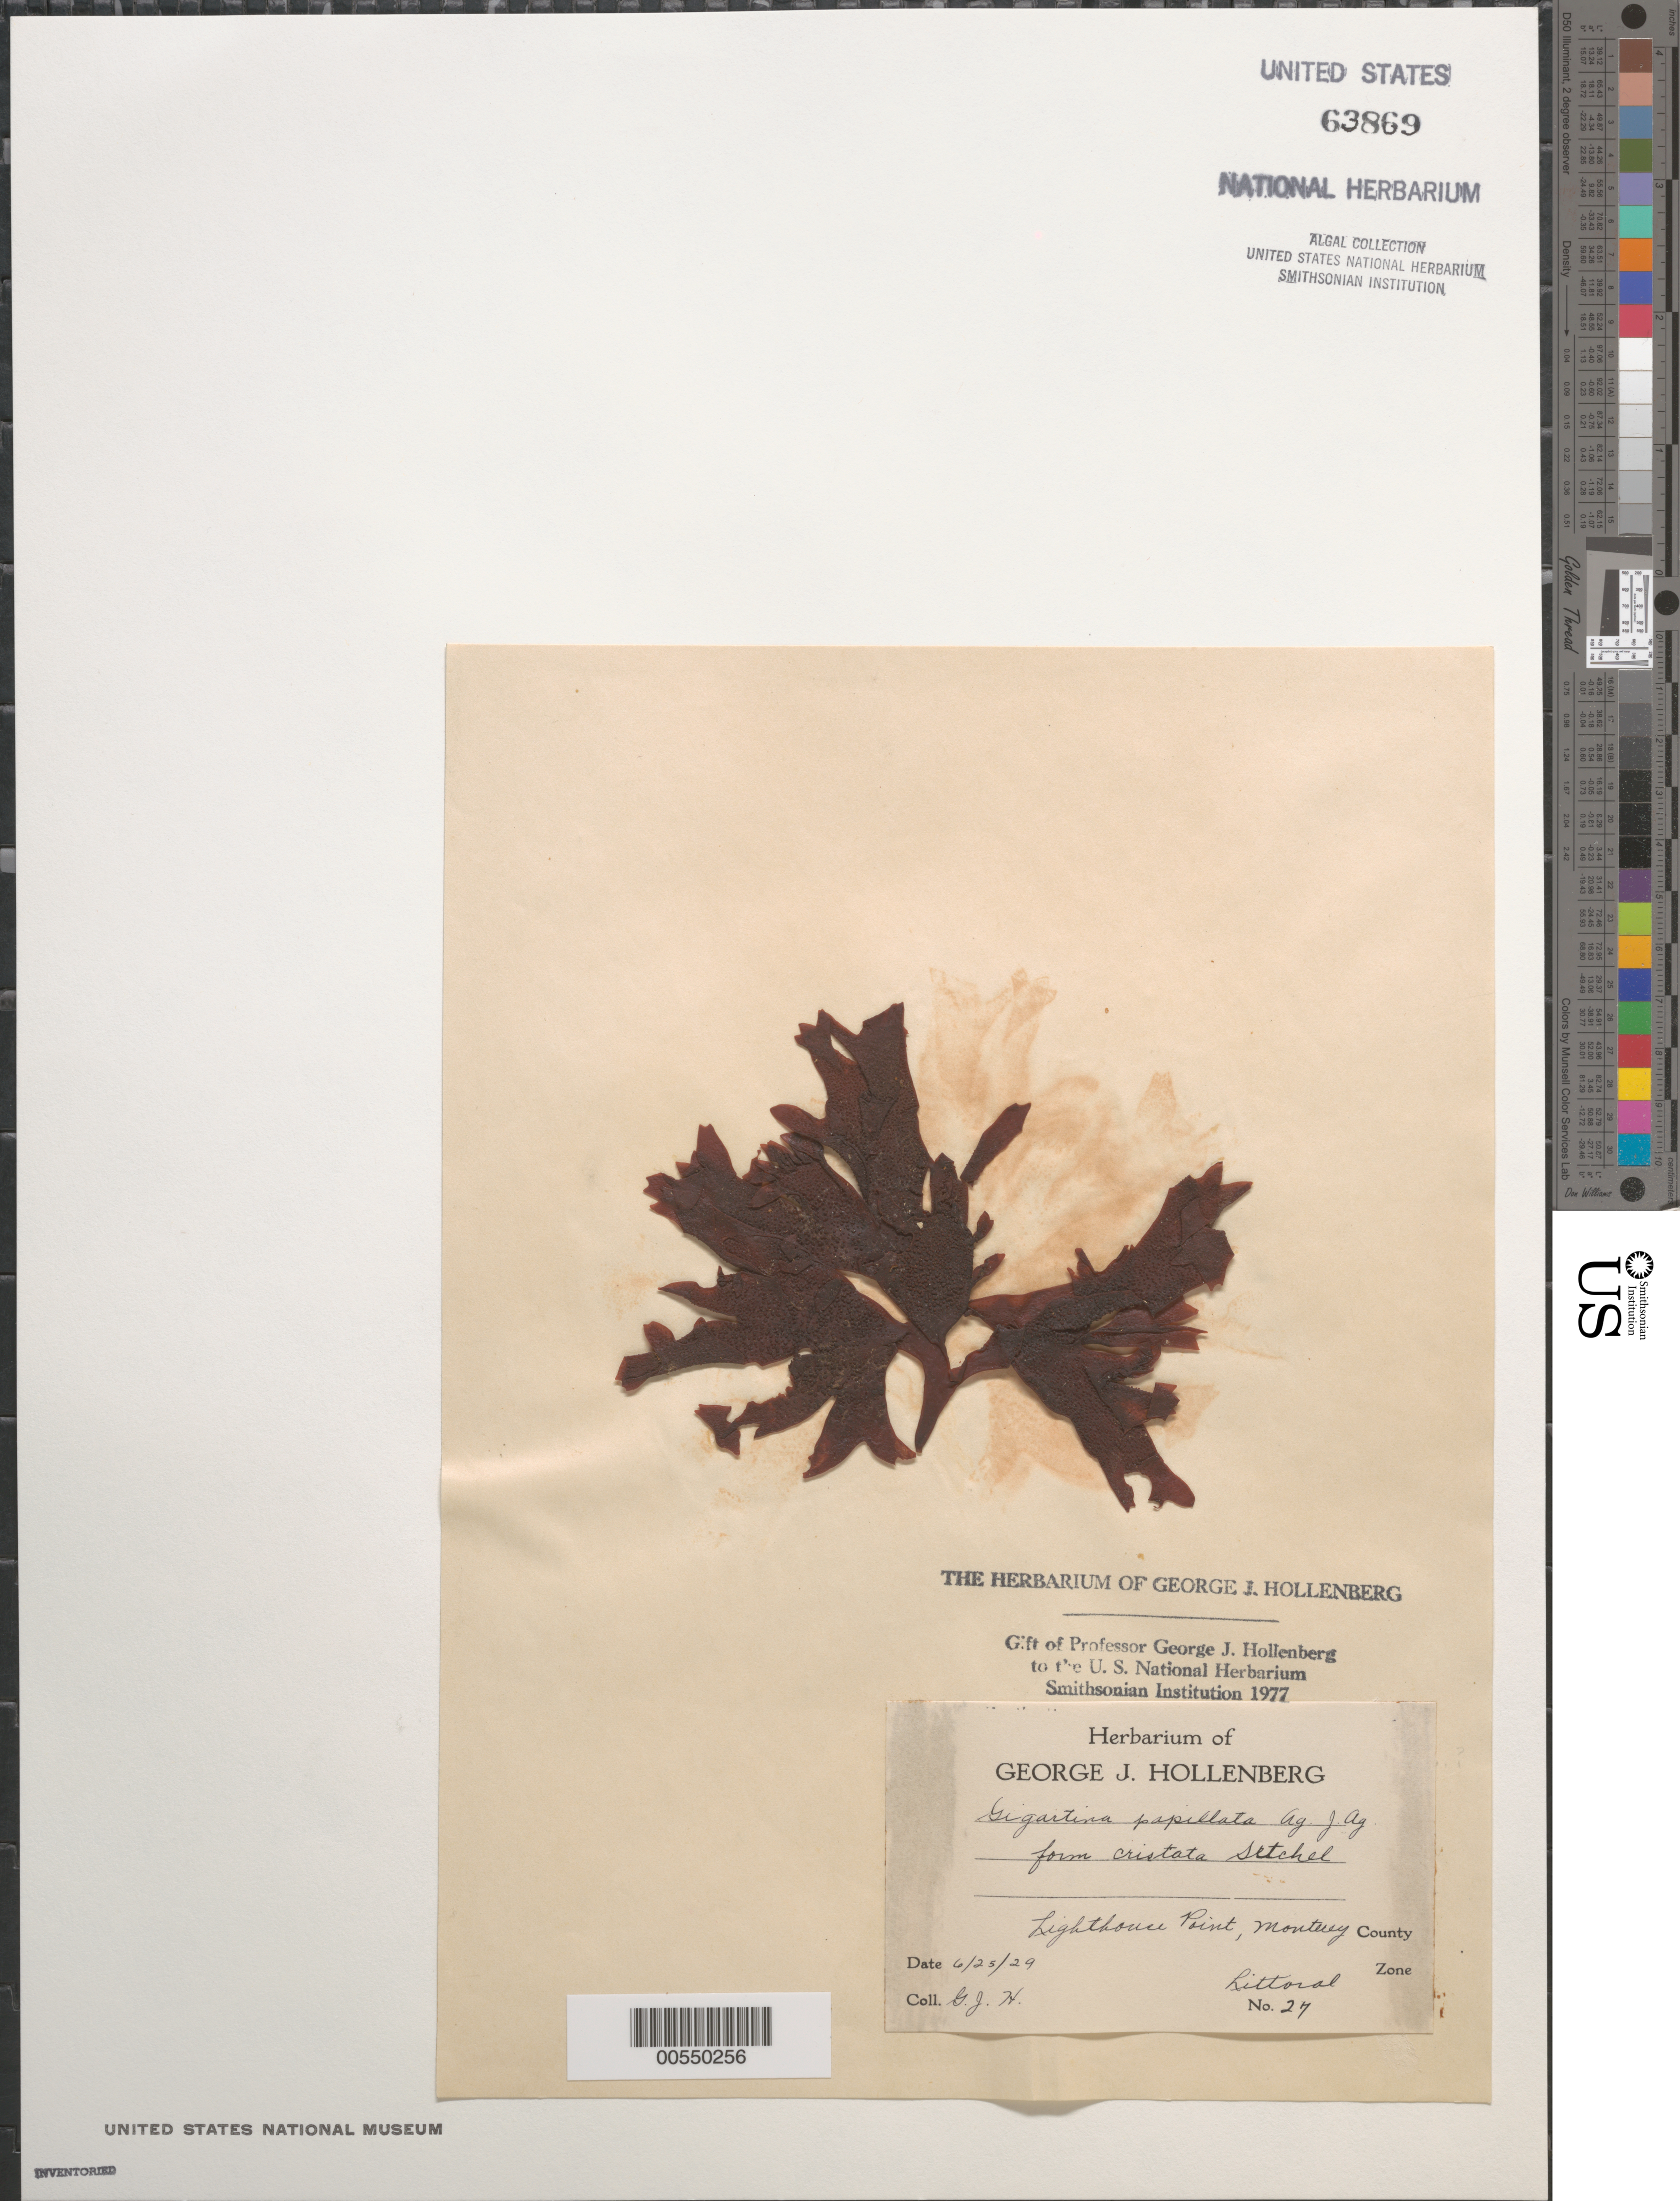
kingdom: Plantae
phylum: Rhodophyta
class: Florideophyceae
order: Gigartinales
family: Phyllophoraceae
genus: Mastocarpus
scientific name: Mastocarpus papillatus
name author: (C. Agardh) Kütz.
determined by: Algae name updating Project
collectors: G. Hollenberg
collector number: GJH 27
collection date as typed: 25 Jun 1929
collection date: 1929-06-25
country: United States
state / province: California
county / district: Monterey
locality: Lighthouse Point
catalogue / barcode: US 63869